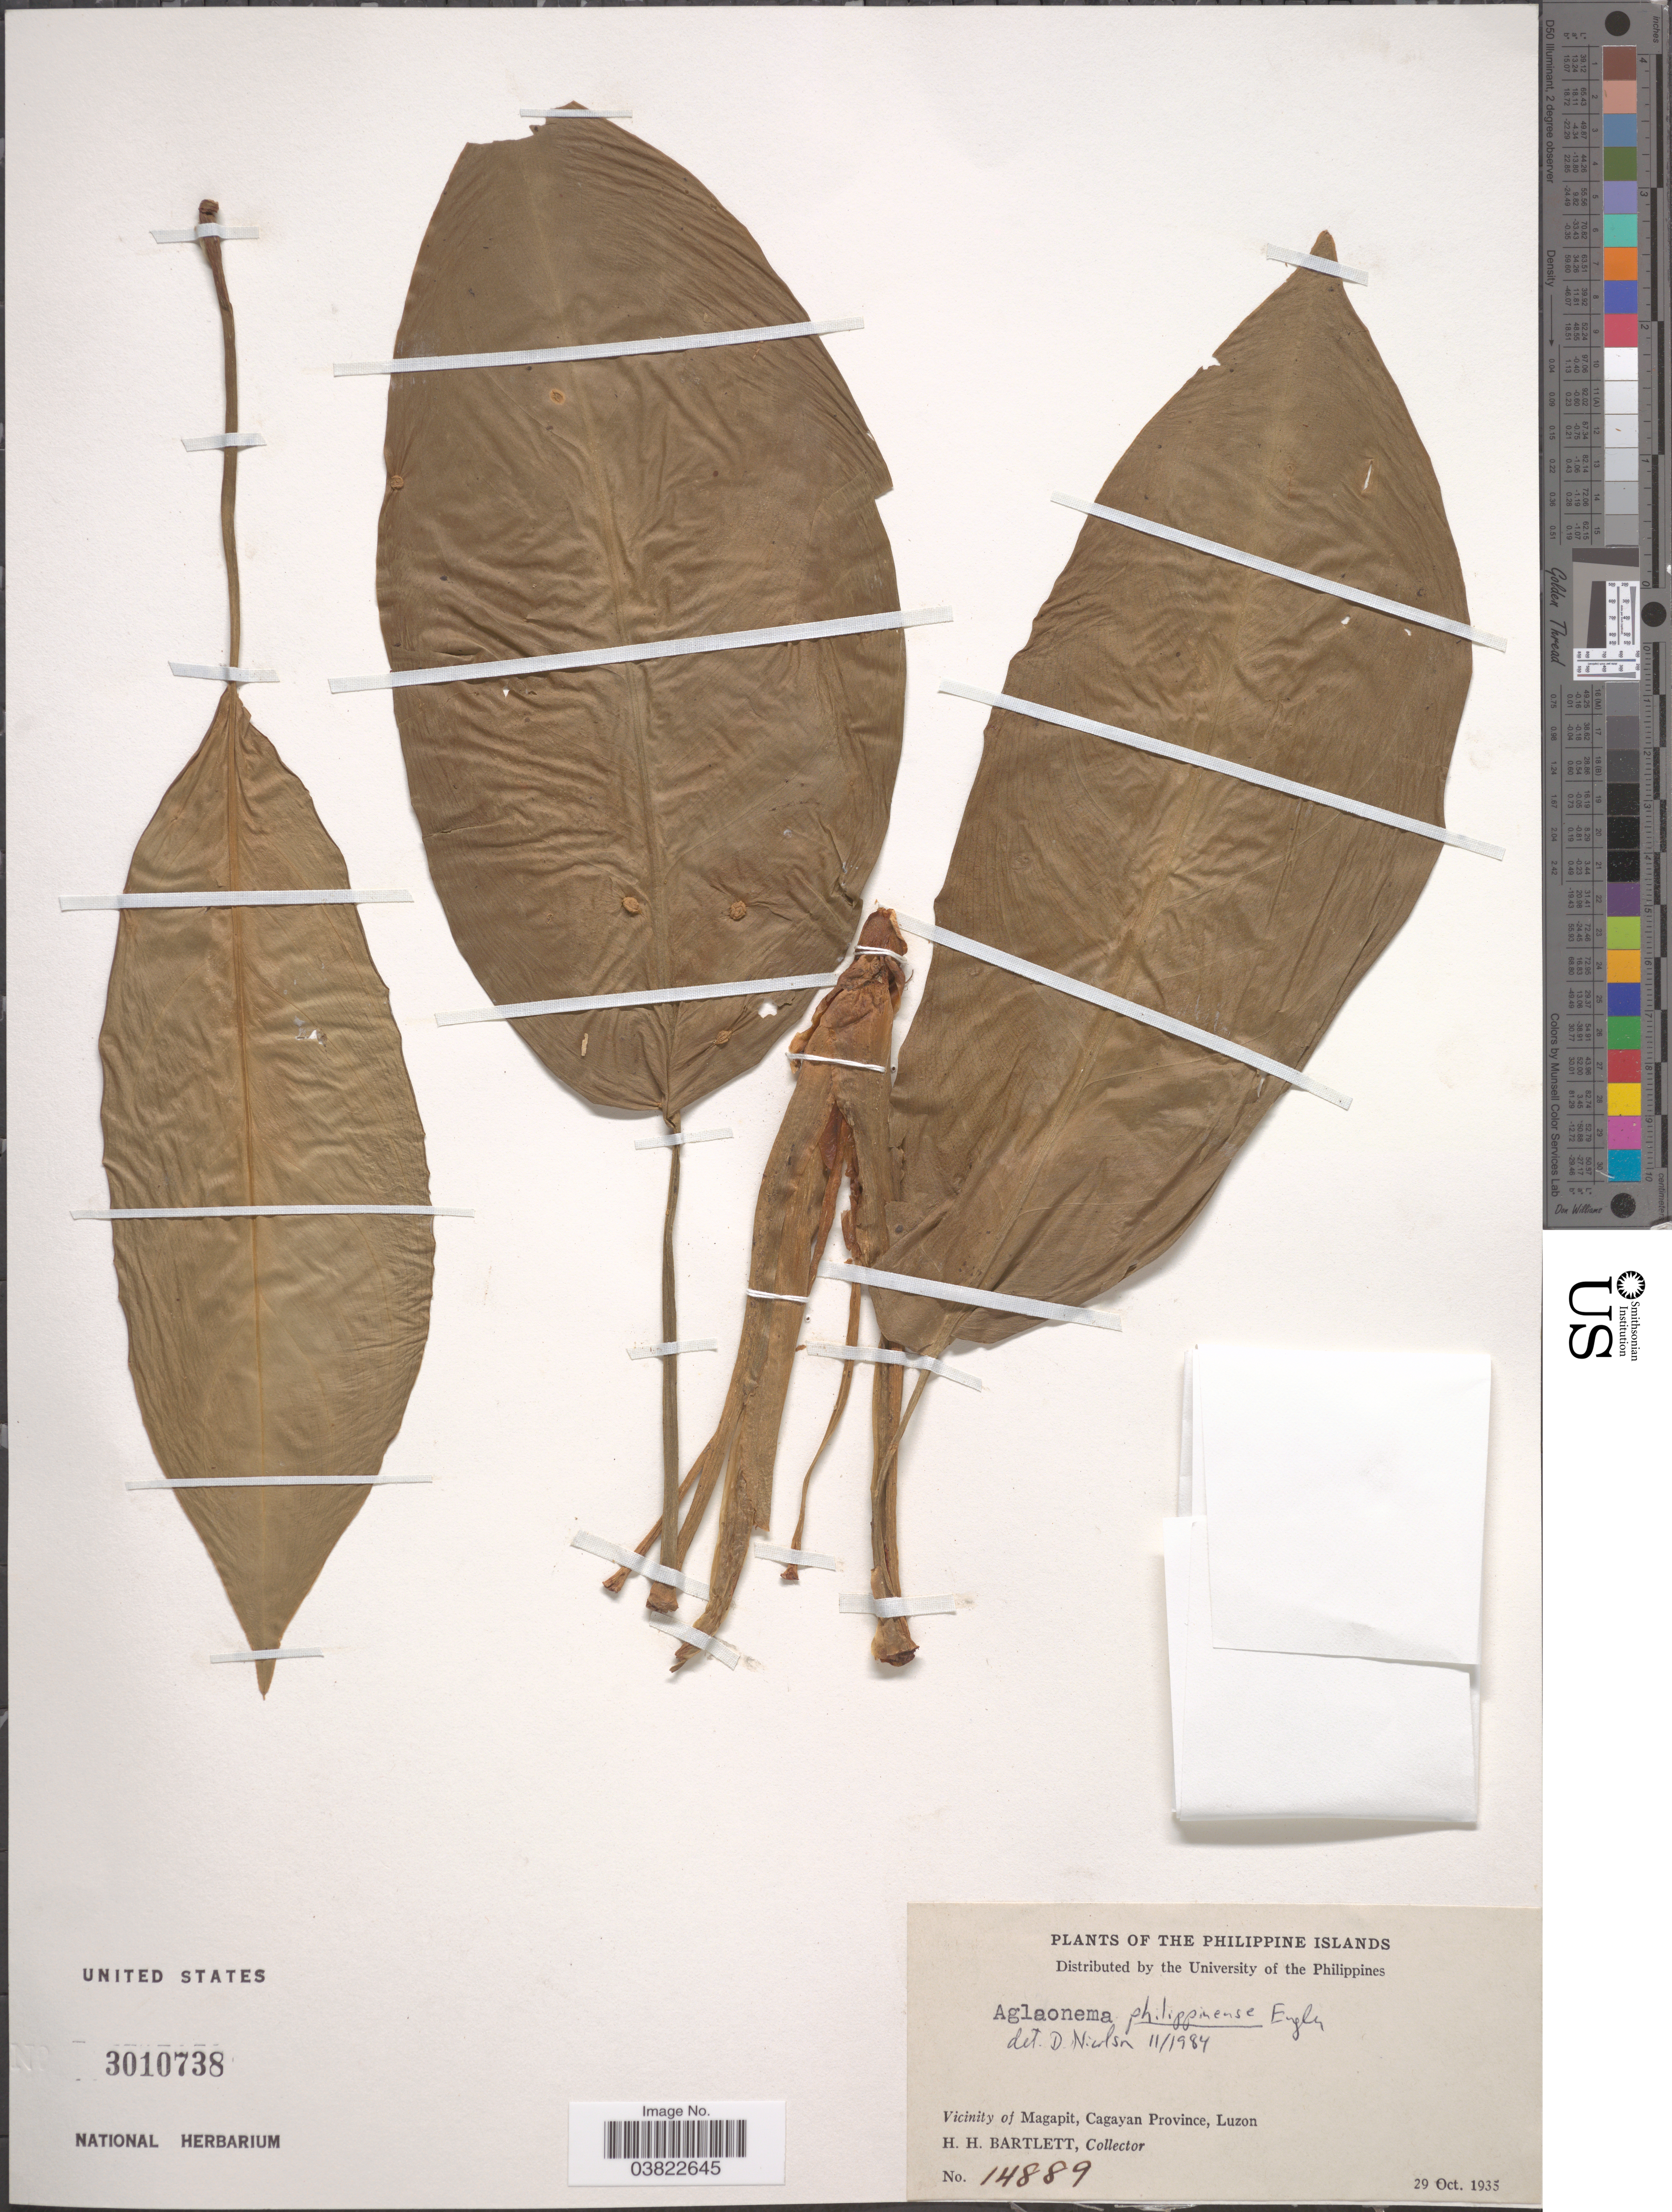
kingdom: Plantae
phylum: Tracheophyta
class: Liliopsida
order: Alismatales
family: Araceae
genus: Aglaonema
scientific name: Aglaonema philippinense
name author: Engl.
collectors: H. H. Bartlett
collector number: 14889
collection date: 1935-10-29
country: Philippines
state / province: Cagayan Valley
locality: Vicinity of Magapit, Cagayan Province, Luzon.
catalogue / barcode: US 3010738